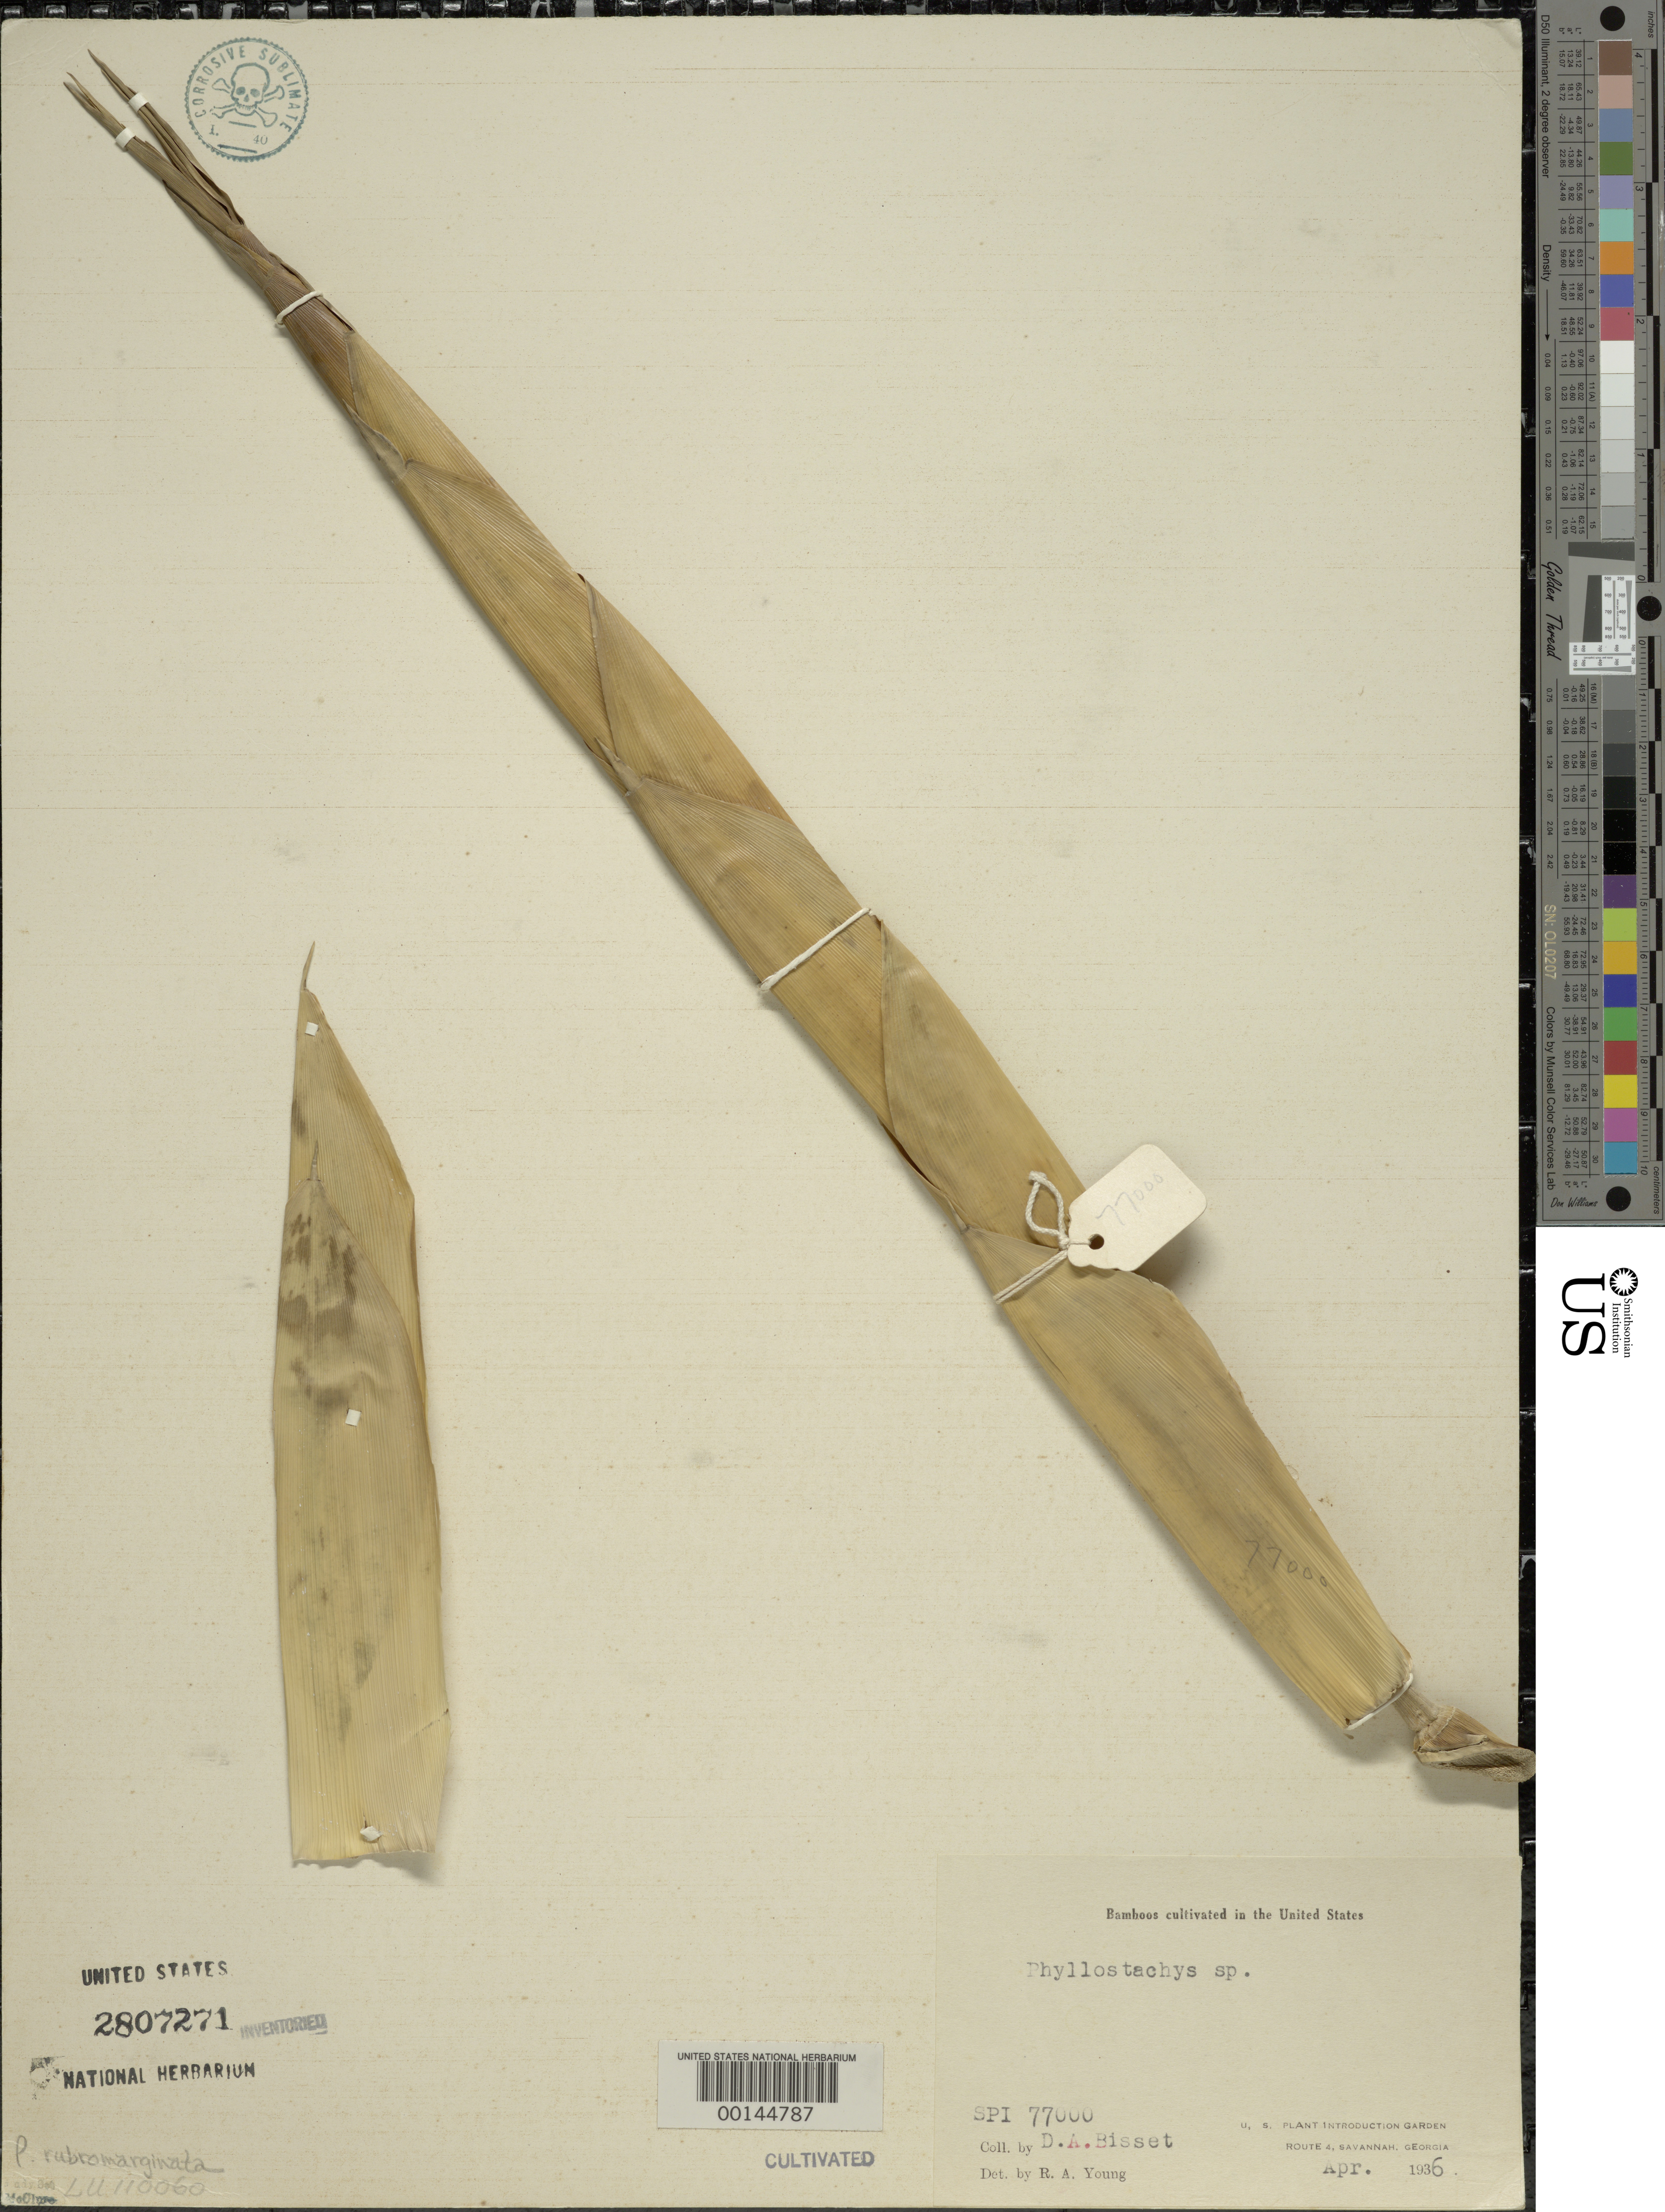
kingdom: Plantae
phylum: Tracheophyta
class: Liliopsida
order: Poales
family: Poaceae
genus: Phyllostachys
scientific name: Phyllostachys rubromarginata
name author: McClure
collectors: D. Bisset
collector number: SPI 77000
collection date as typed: Apr 1936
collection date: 1936-04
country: United States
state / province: Georgia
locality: Savannah, Barbour Lathrop P.I. garden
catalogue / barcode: US 2807271